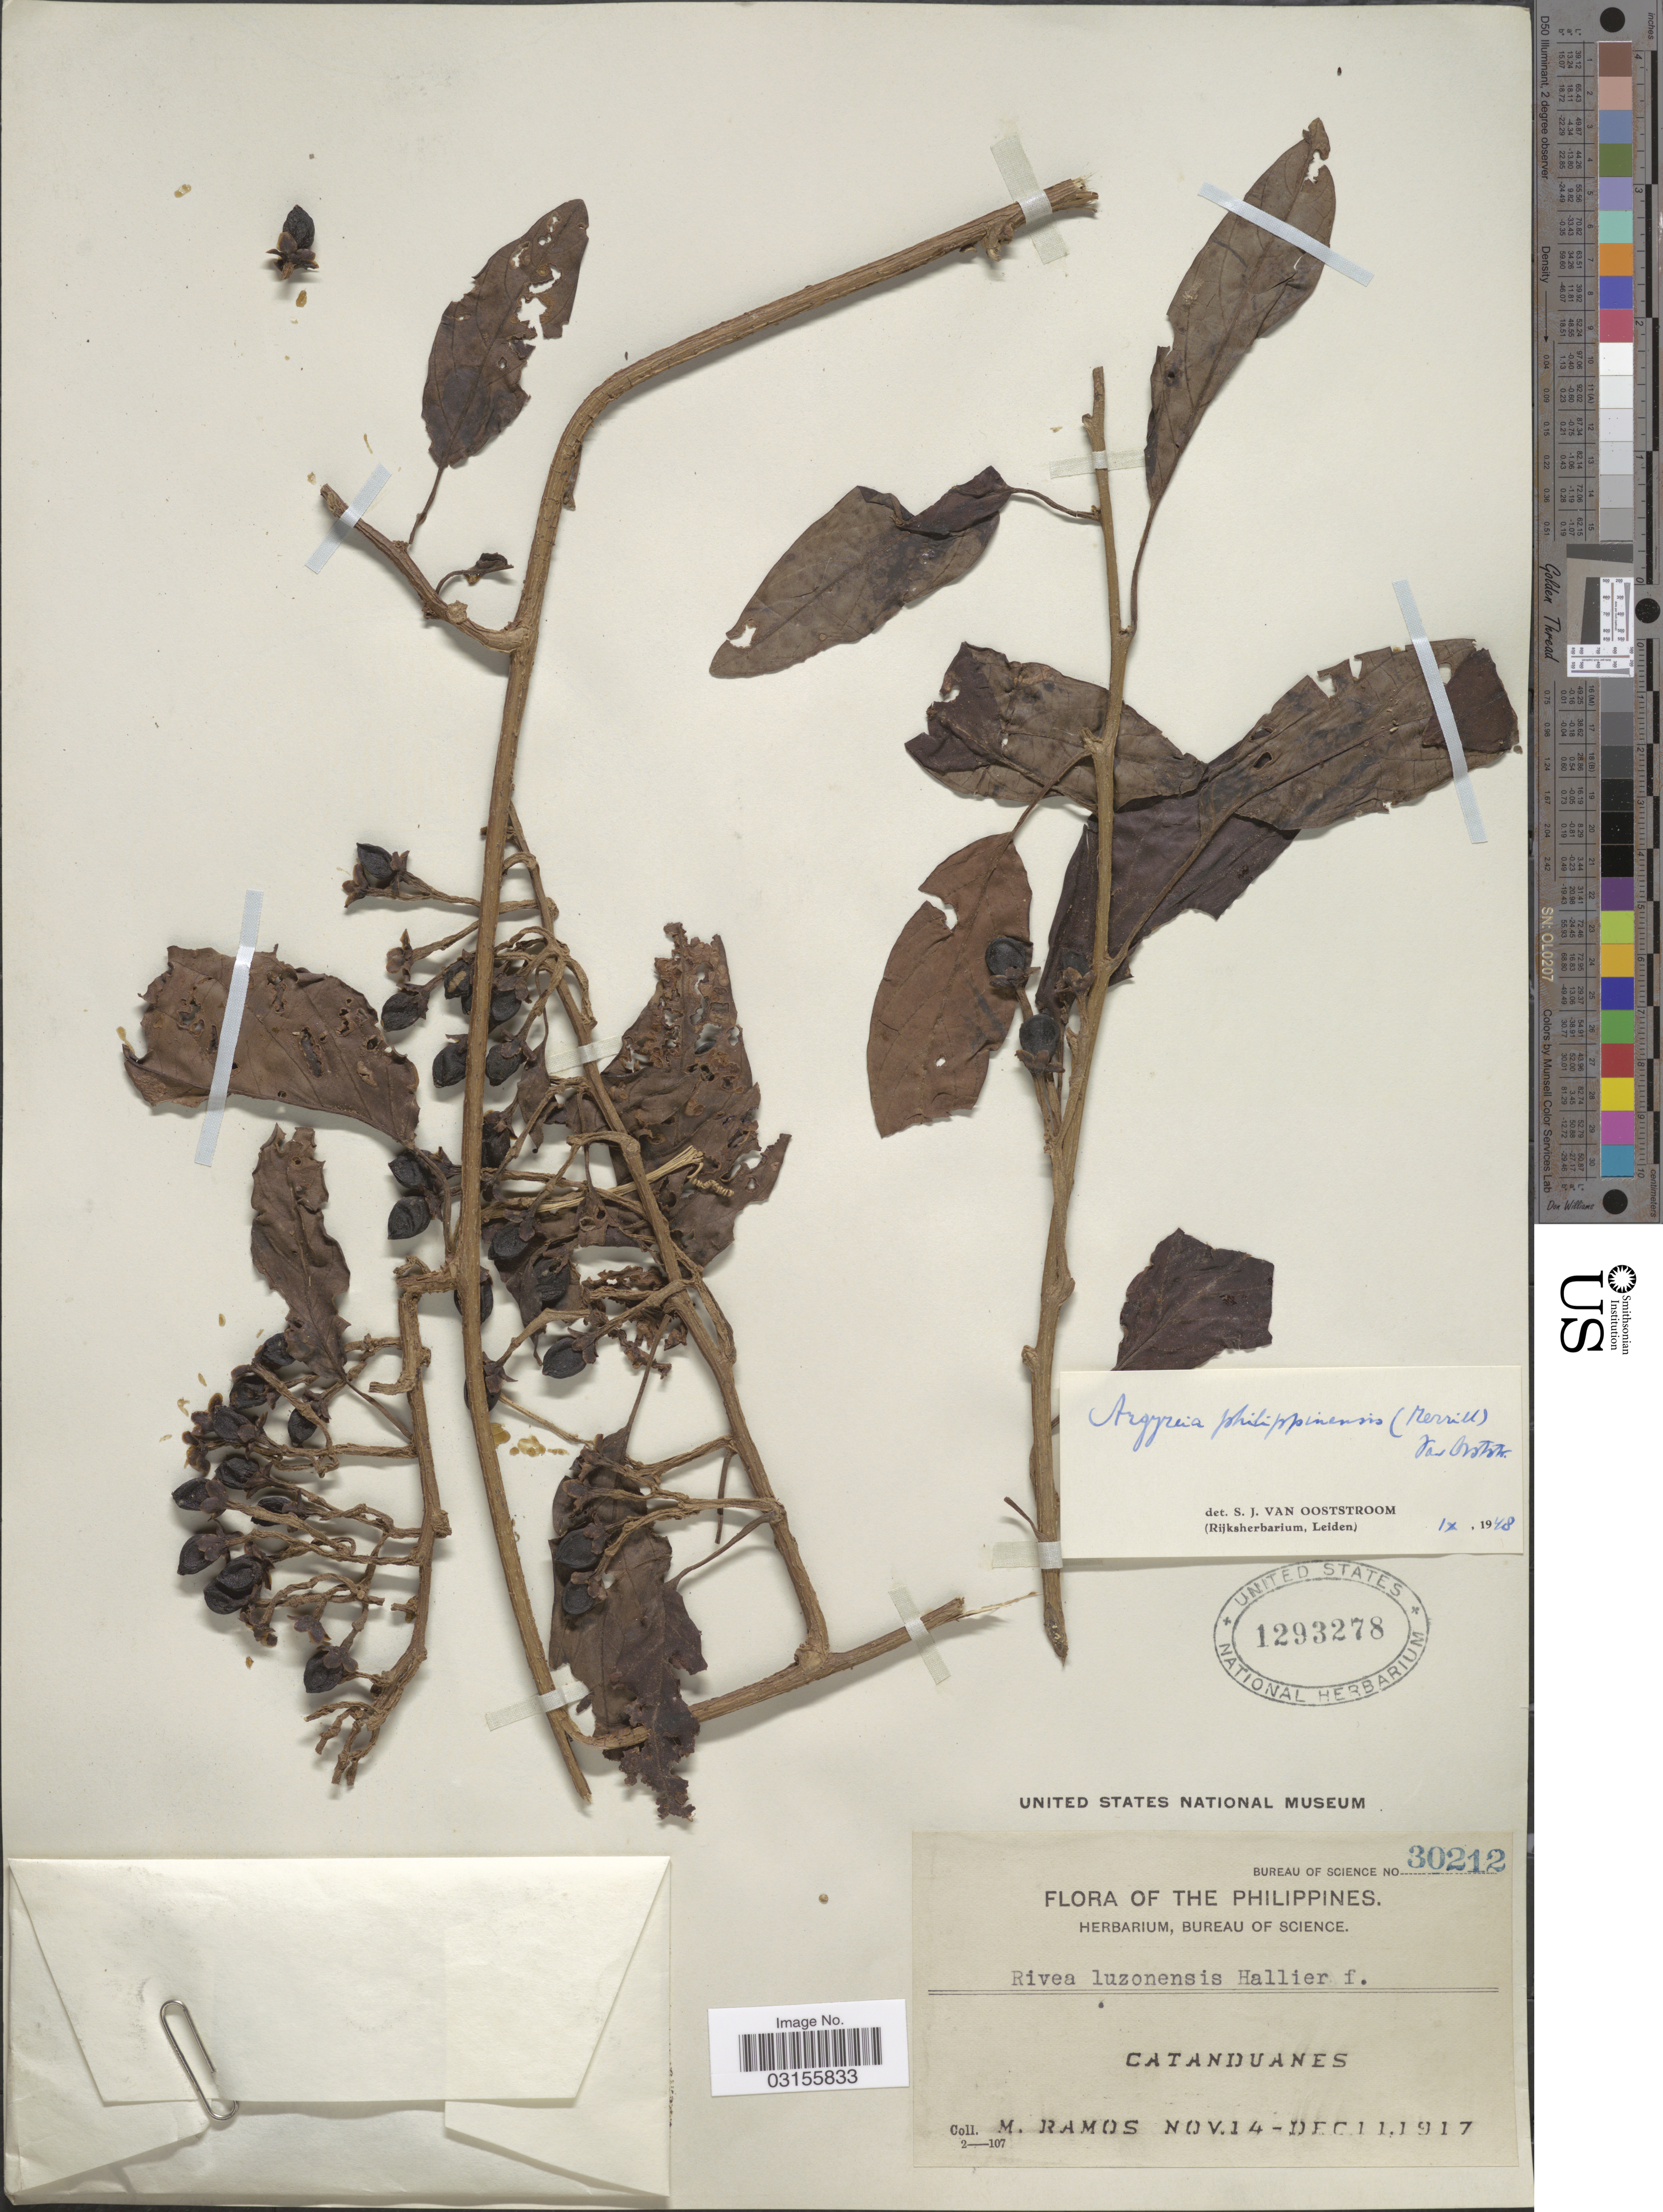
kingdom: Plantae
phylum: Tracheophyta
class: Magnoliopsida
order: Solanales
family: Convolvulaceae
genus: Argyreia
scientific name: Argyreia phillippinensis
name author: Ooststr.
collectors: M. Ramos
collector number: Bureau of Science 30212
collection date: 1917-11-14/1917-12-11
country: Philippines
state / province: Bicol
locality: Catanduanes.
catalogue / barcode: US 1293278